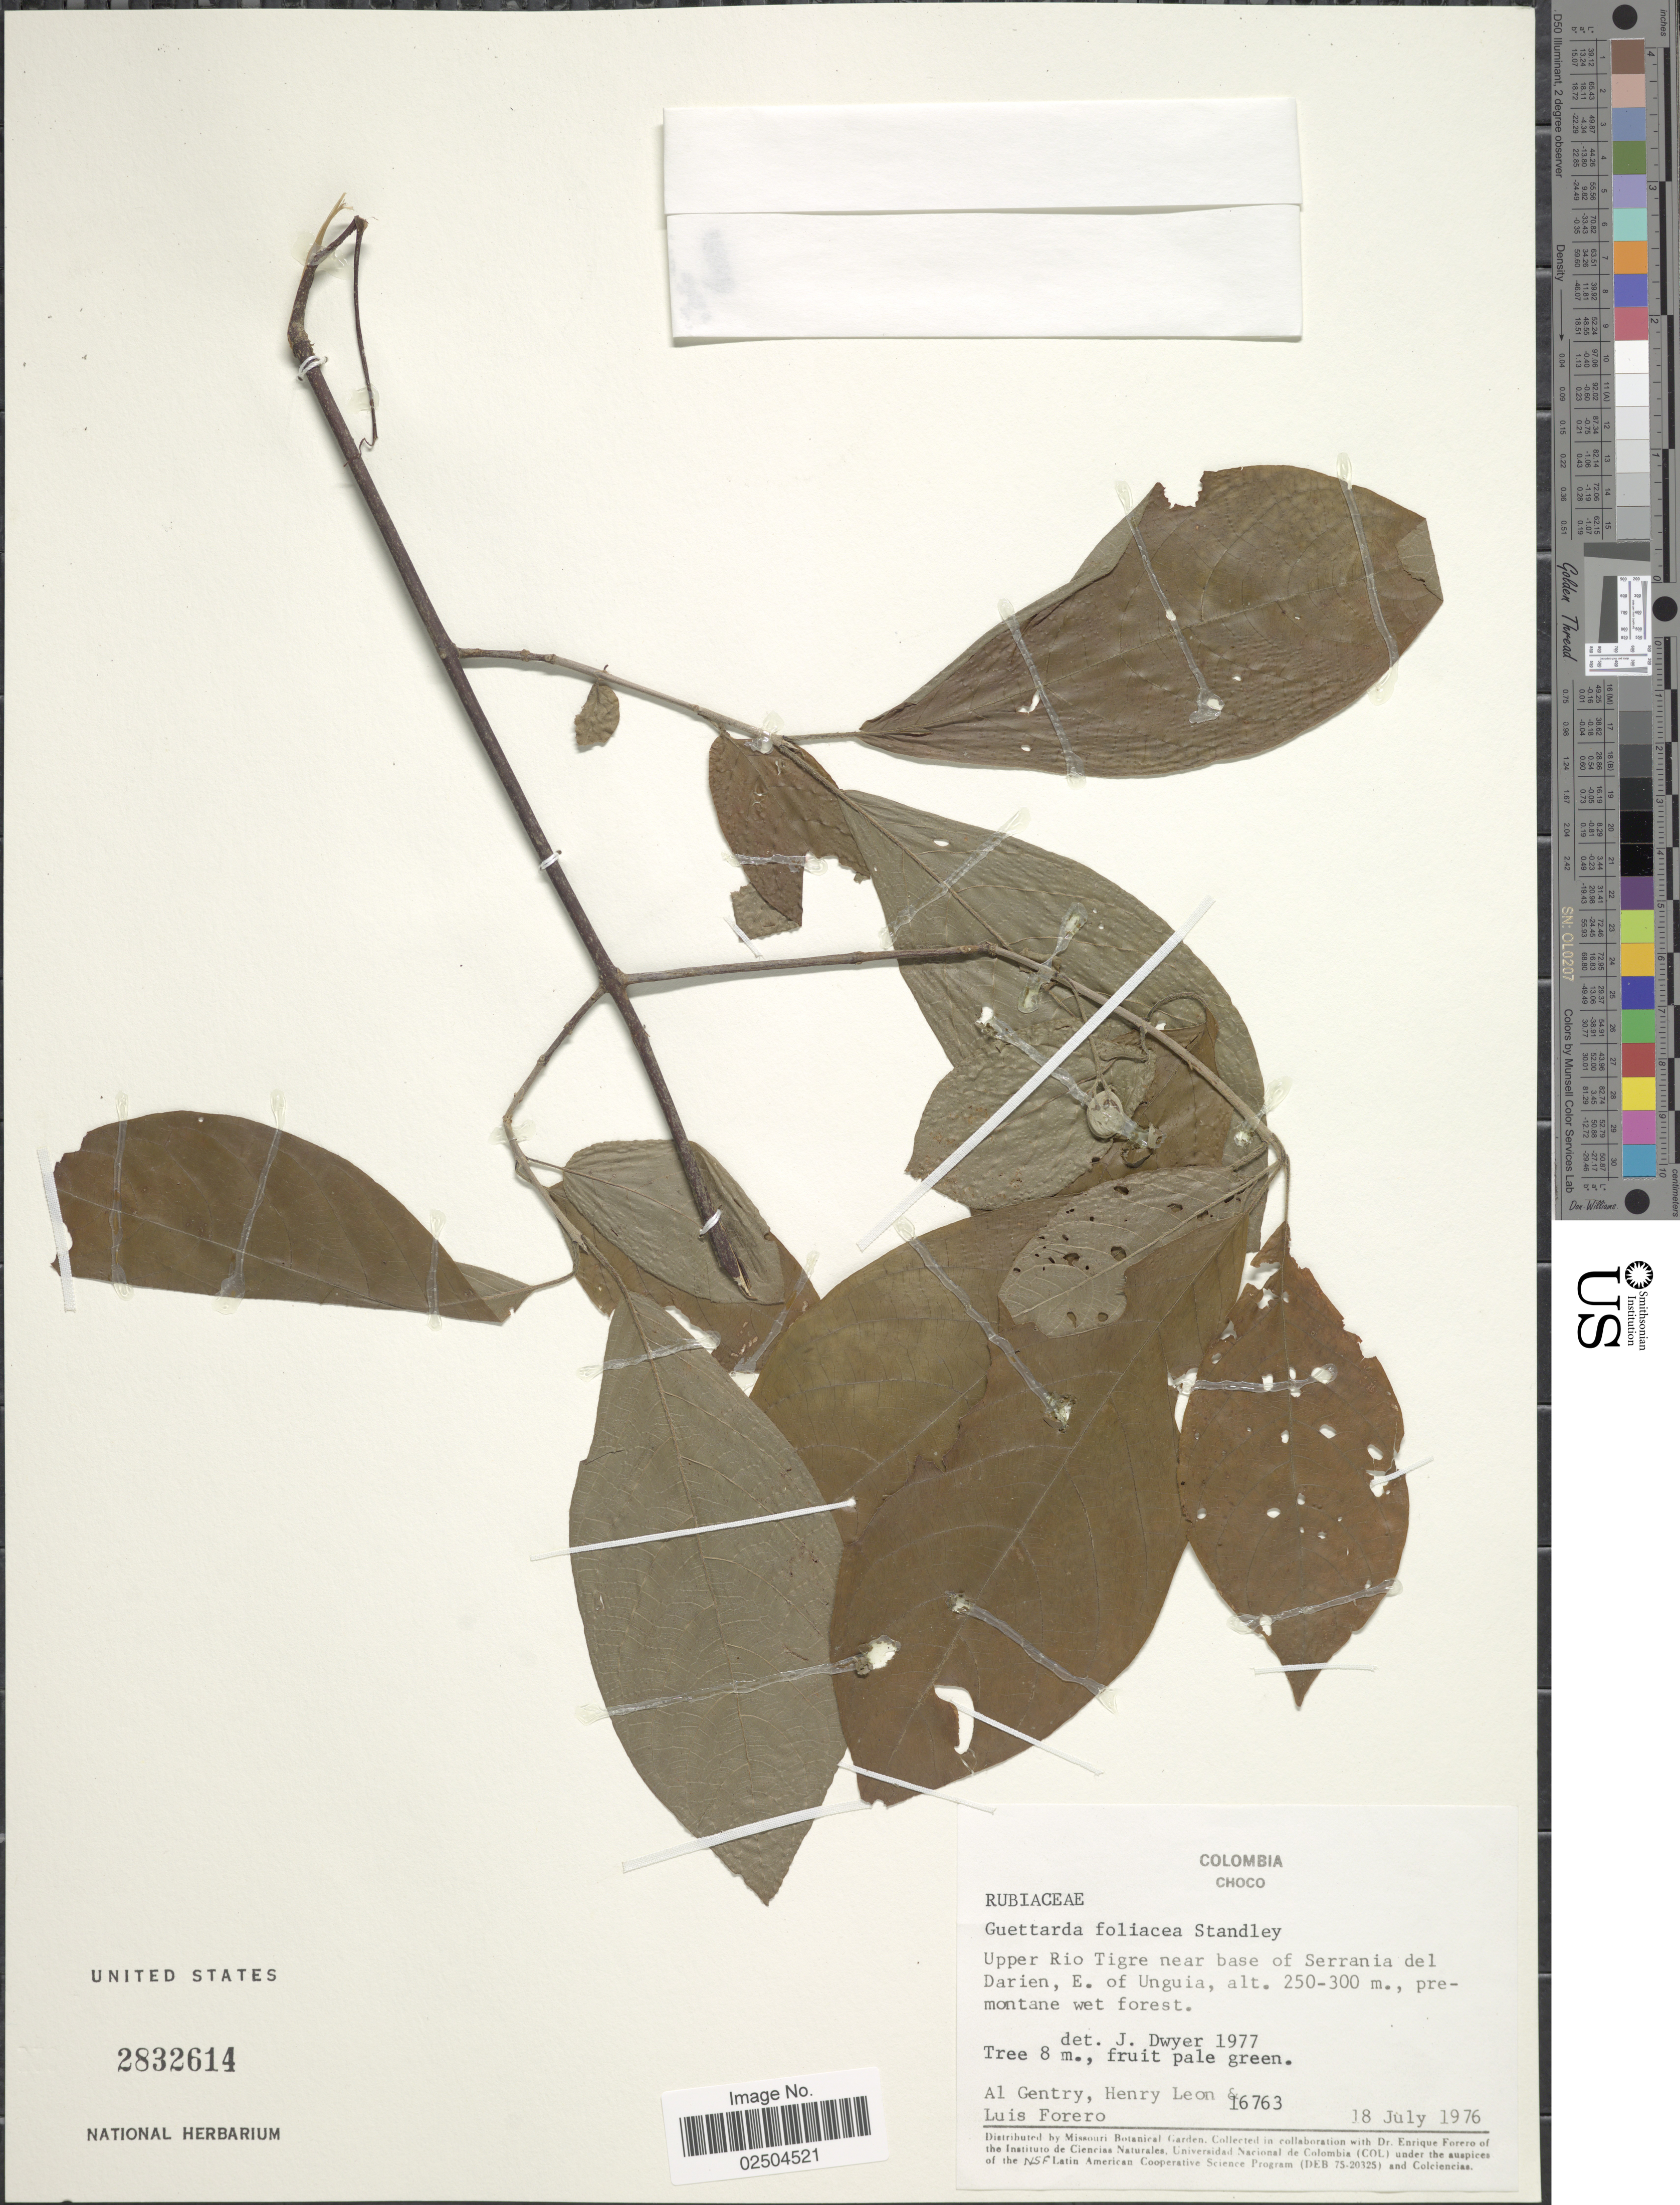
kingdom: Plantae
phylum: Tracheophyta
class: Magnoliopsida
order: Gentianales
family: Rubiaceae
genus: Guettarda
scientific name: Guettarda foliacea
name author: Standl.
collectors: A. H. Gentry, Henry Leon & L. Ferero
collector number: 16763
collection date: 1976-07-18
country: Colombia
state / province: Chocó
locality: Upper Rio Tigre near base of Serrania del Darien, E. of Unguia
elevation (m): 250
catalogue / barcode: US 2832614